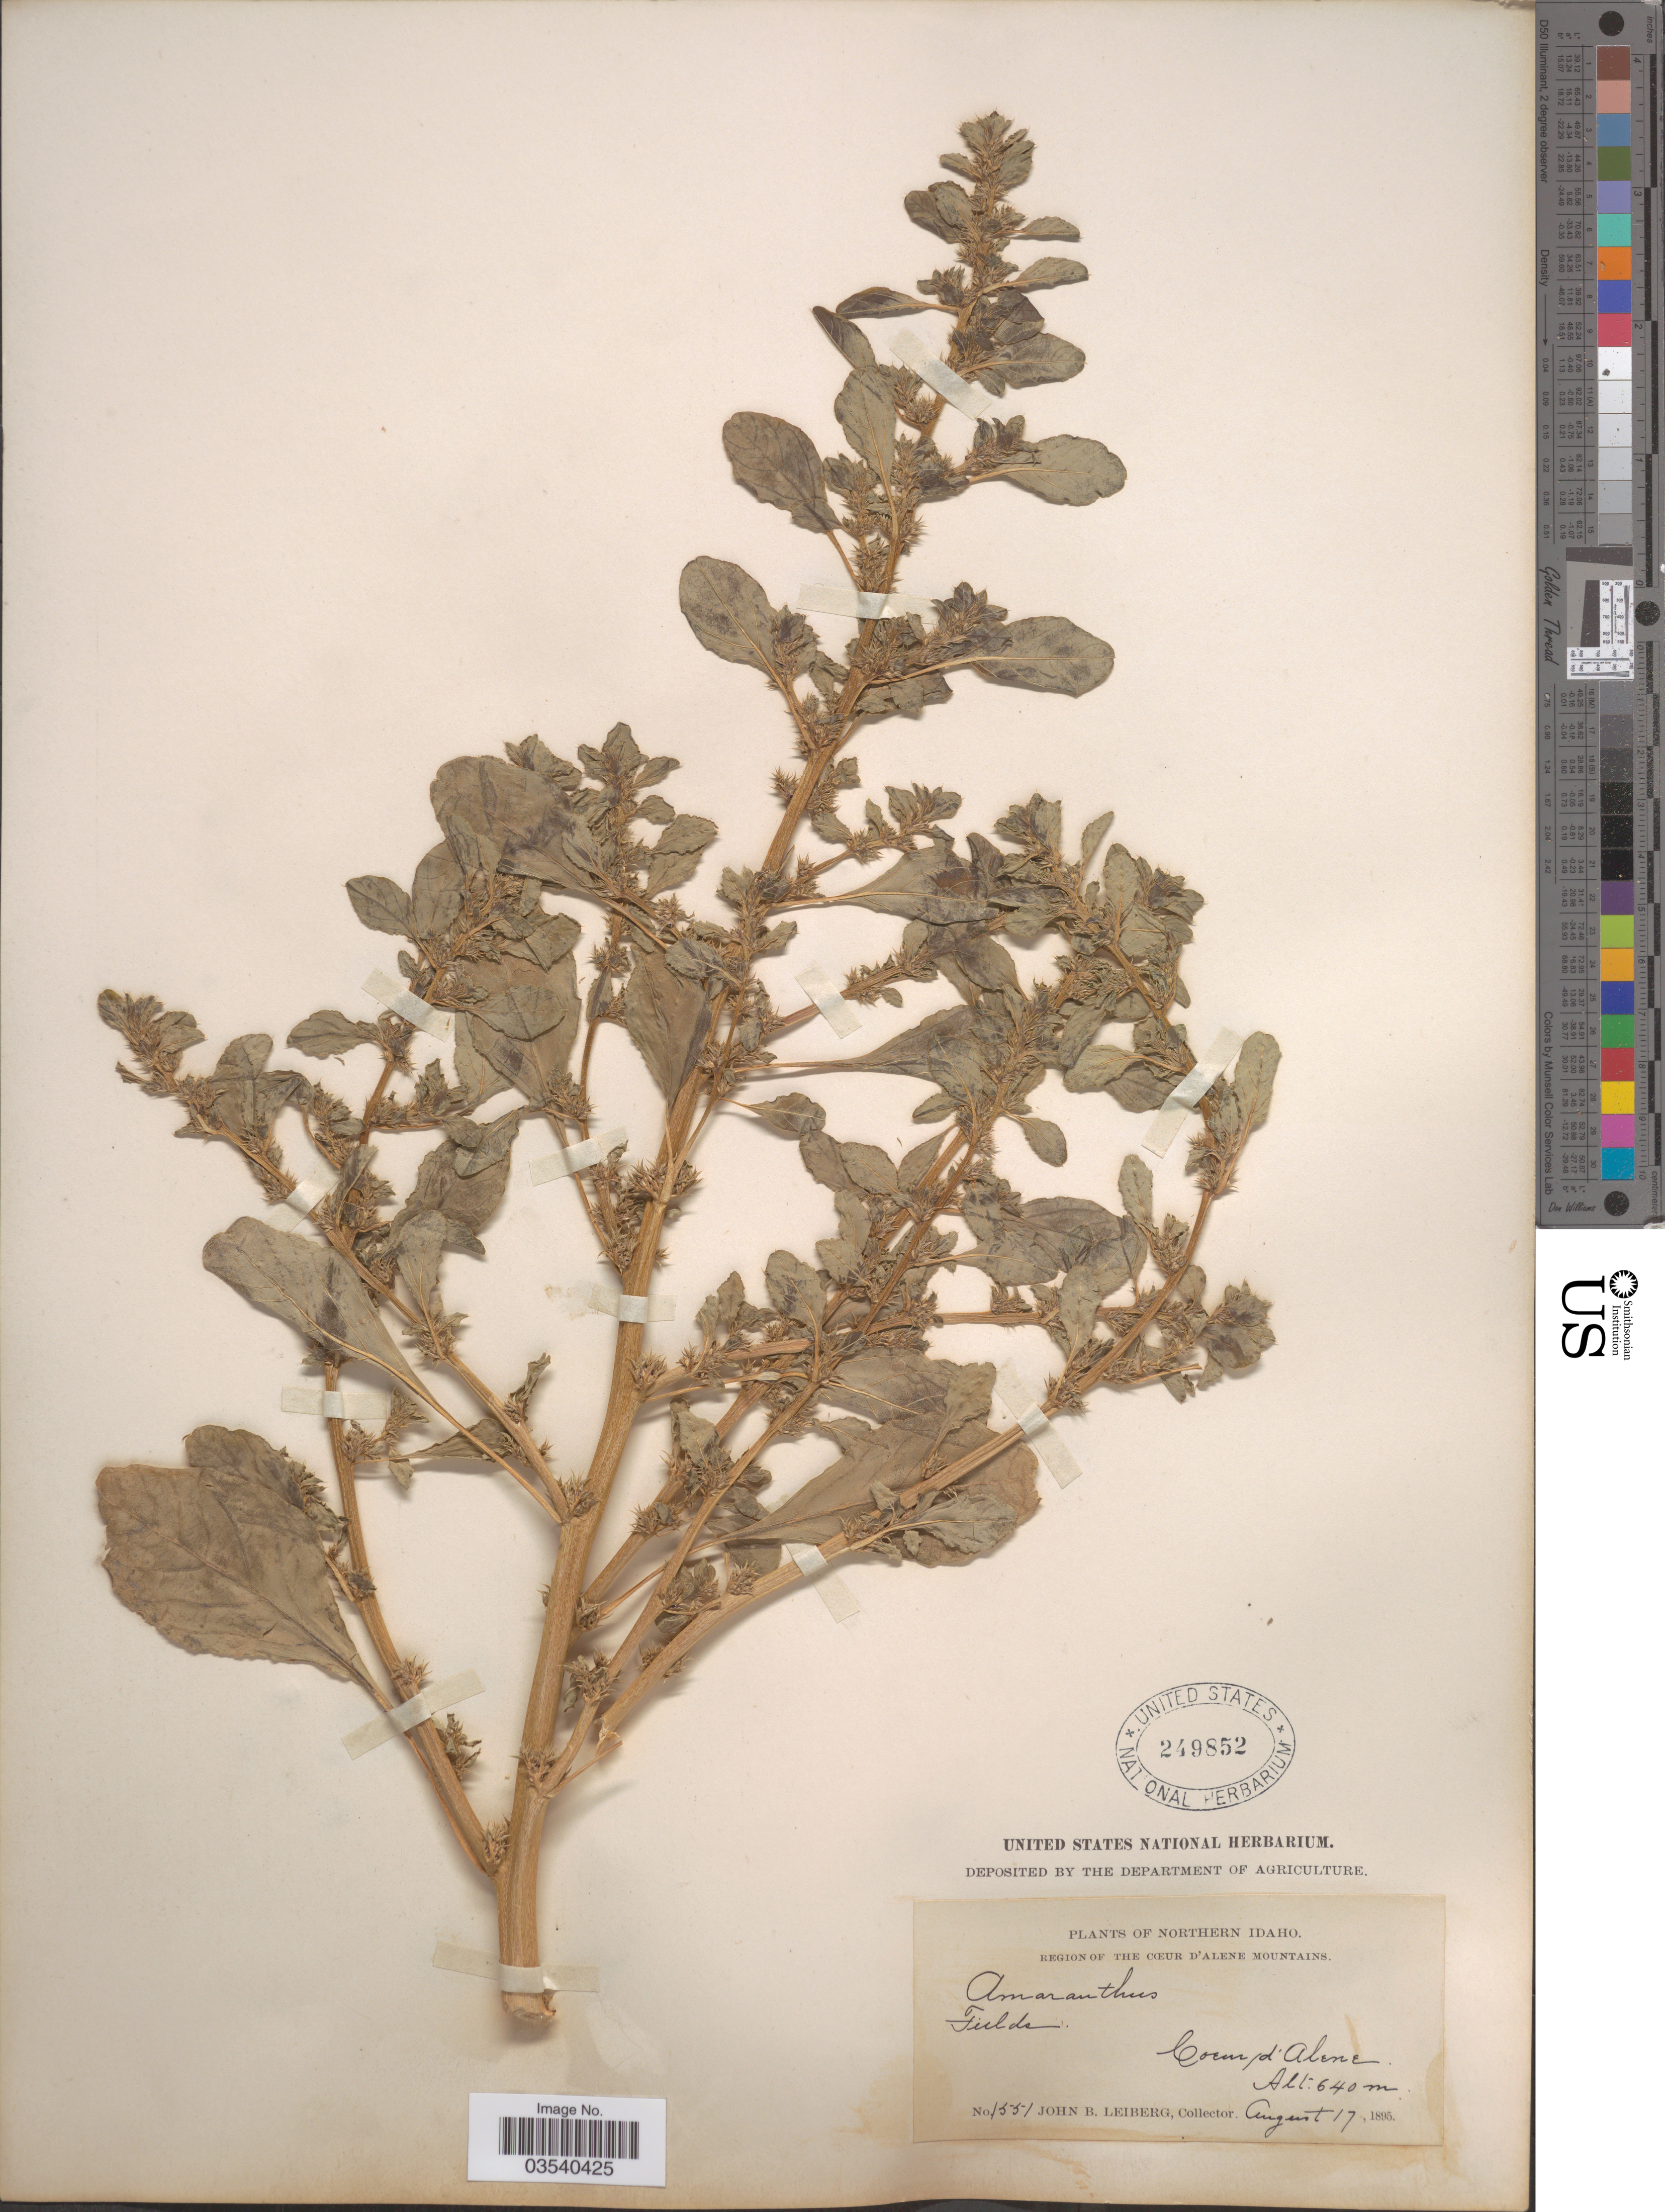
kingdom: Plantae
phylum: Tracheophyta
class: Magnoliopsida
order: Caryophyllales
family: Amaranthaceae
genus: Amaranthus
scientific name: Amaranthus graecizans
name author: L.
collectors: J. B. Leiberg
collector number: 1551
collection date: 1895-08-17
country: United States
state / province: Idaho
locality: Northern Idaho. Region of the Cæur D'Alene Mountains. Coeur, d'Alene.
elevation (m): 640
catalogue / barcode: US 249852